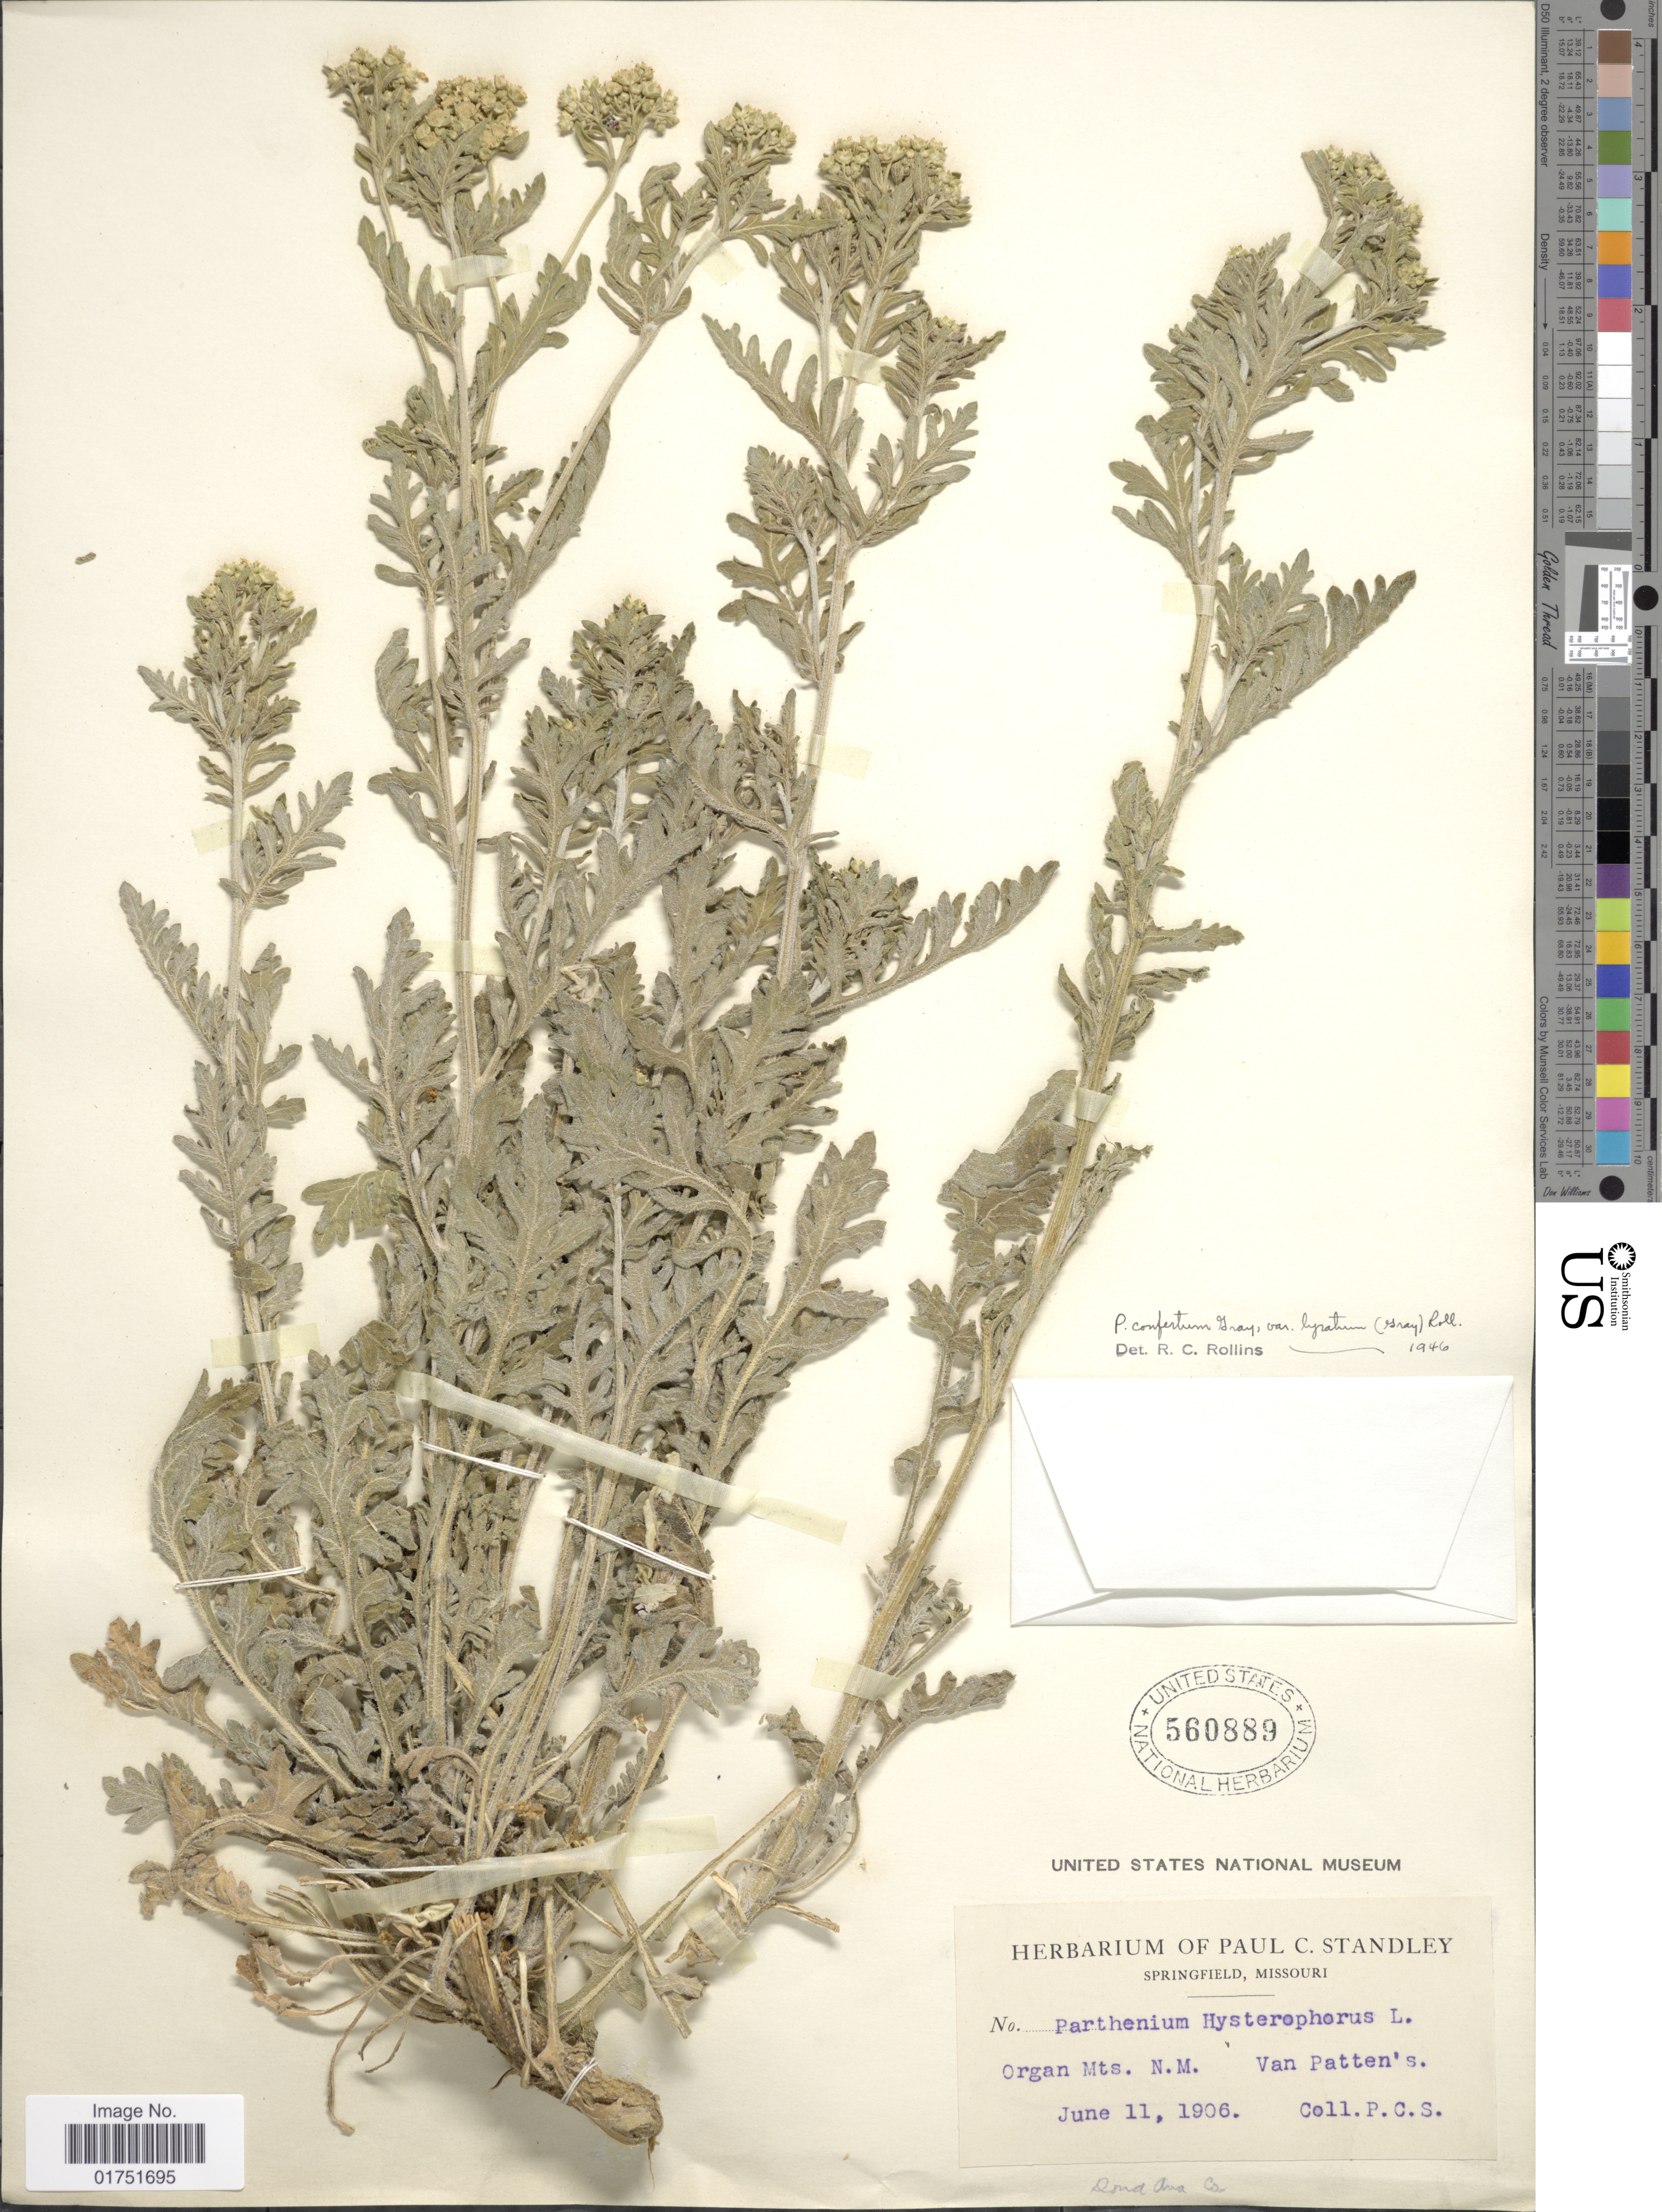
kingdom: Plantae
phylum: Tracheophyta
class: Magnoliopsida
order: Asterales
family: Asteraceae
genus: Parthenium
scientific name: Parthenium confertum var. lyratum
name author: (A. Gray) Rollins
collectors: P. C. Standley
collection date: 1906-06-11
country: United States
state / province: New Mexico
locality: Organ Mts., N. M., Van Patten's, Dona Ana Co.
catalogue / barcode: US 560889